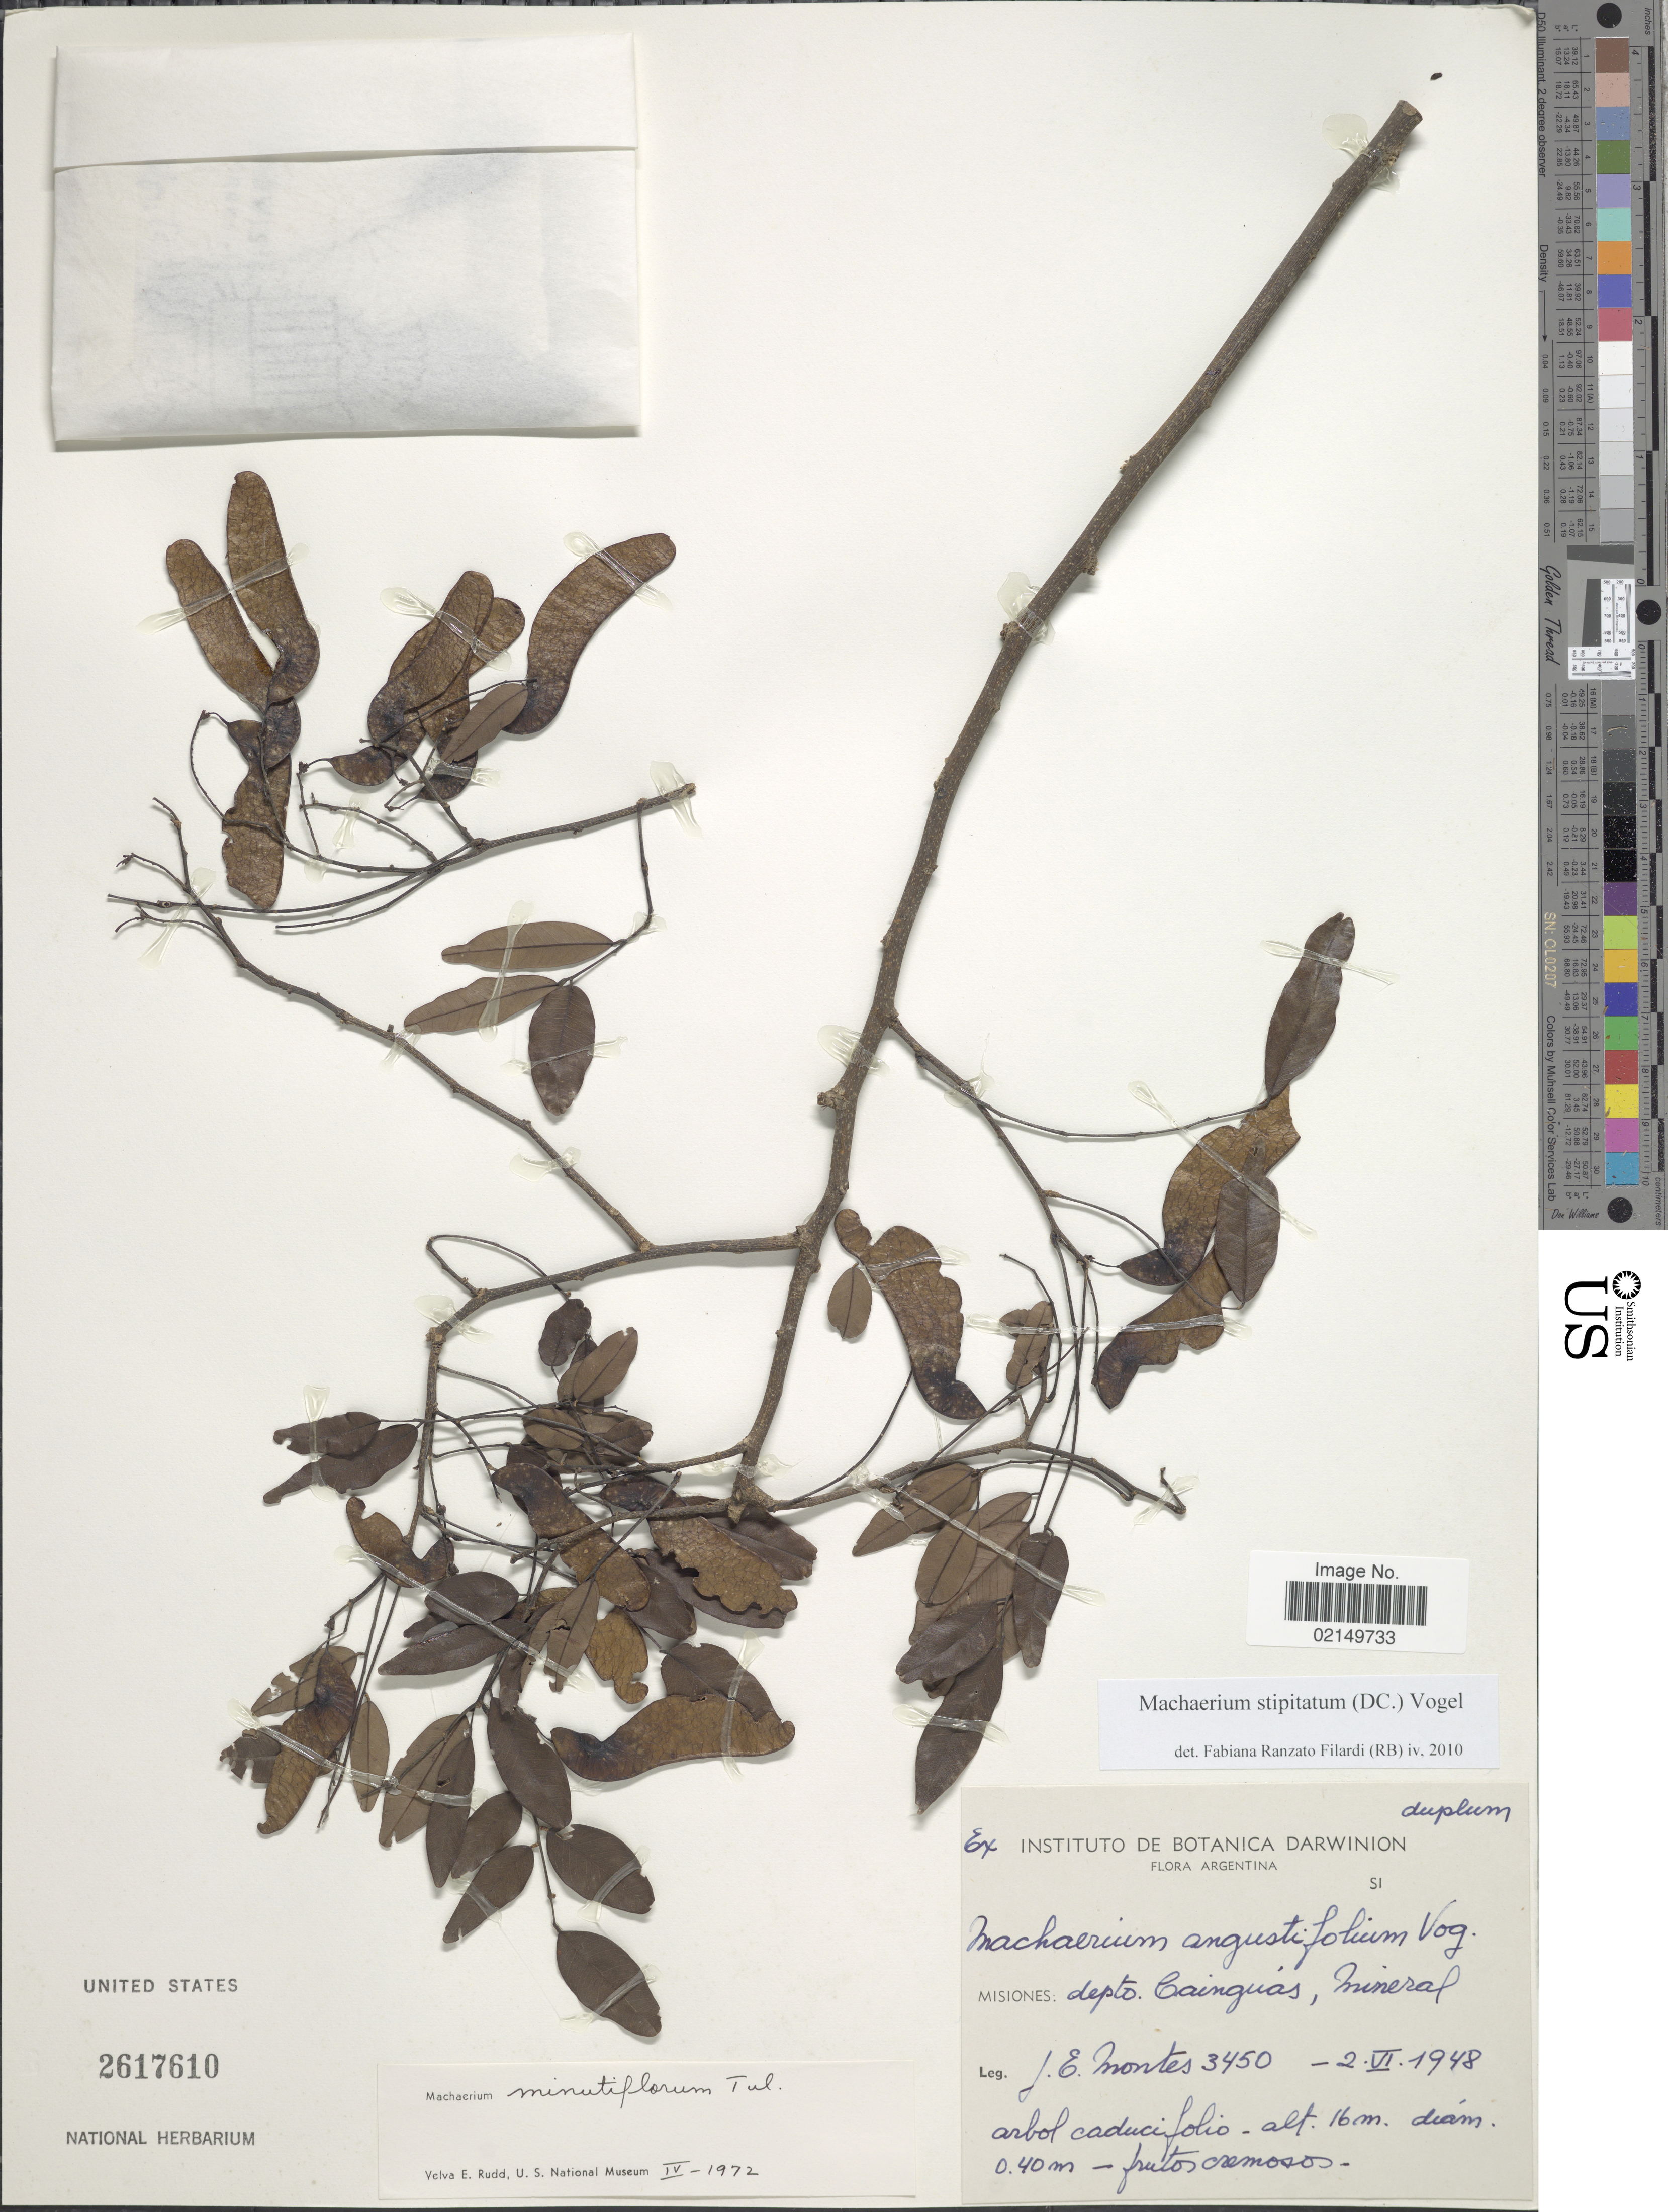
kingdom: Plantae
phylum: Tracheophyta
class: Magnoliopsida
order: Fabales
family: Fabaceae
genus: Machaerium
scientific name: Machaerium stipitatum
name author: (DC.) Vogel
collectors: J. E. Montes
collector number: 3450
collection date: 1948-06-02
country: Argentina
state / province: Misiones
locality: Misiones: depto. Cainguas, Mineral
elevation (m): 16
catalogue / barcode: US 2617610